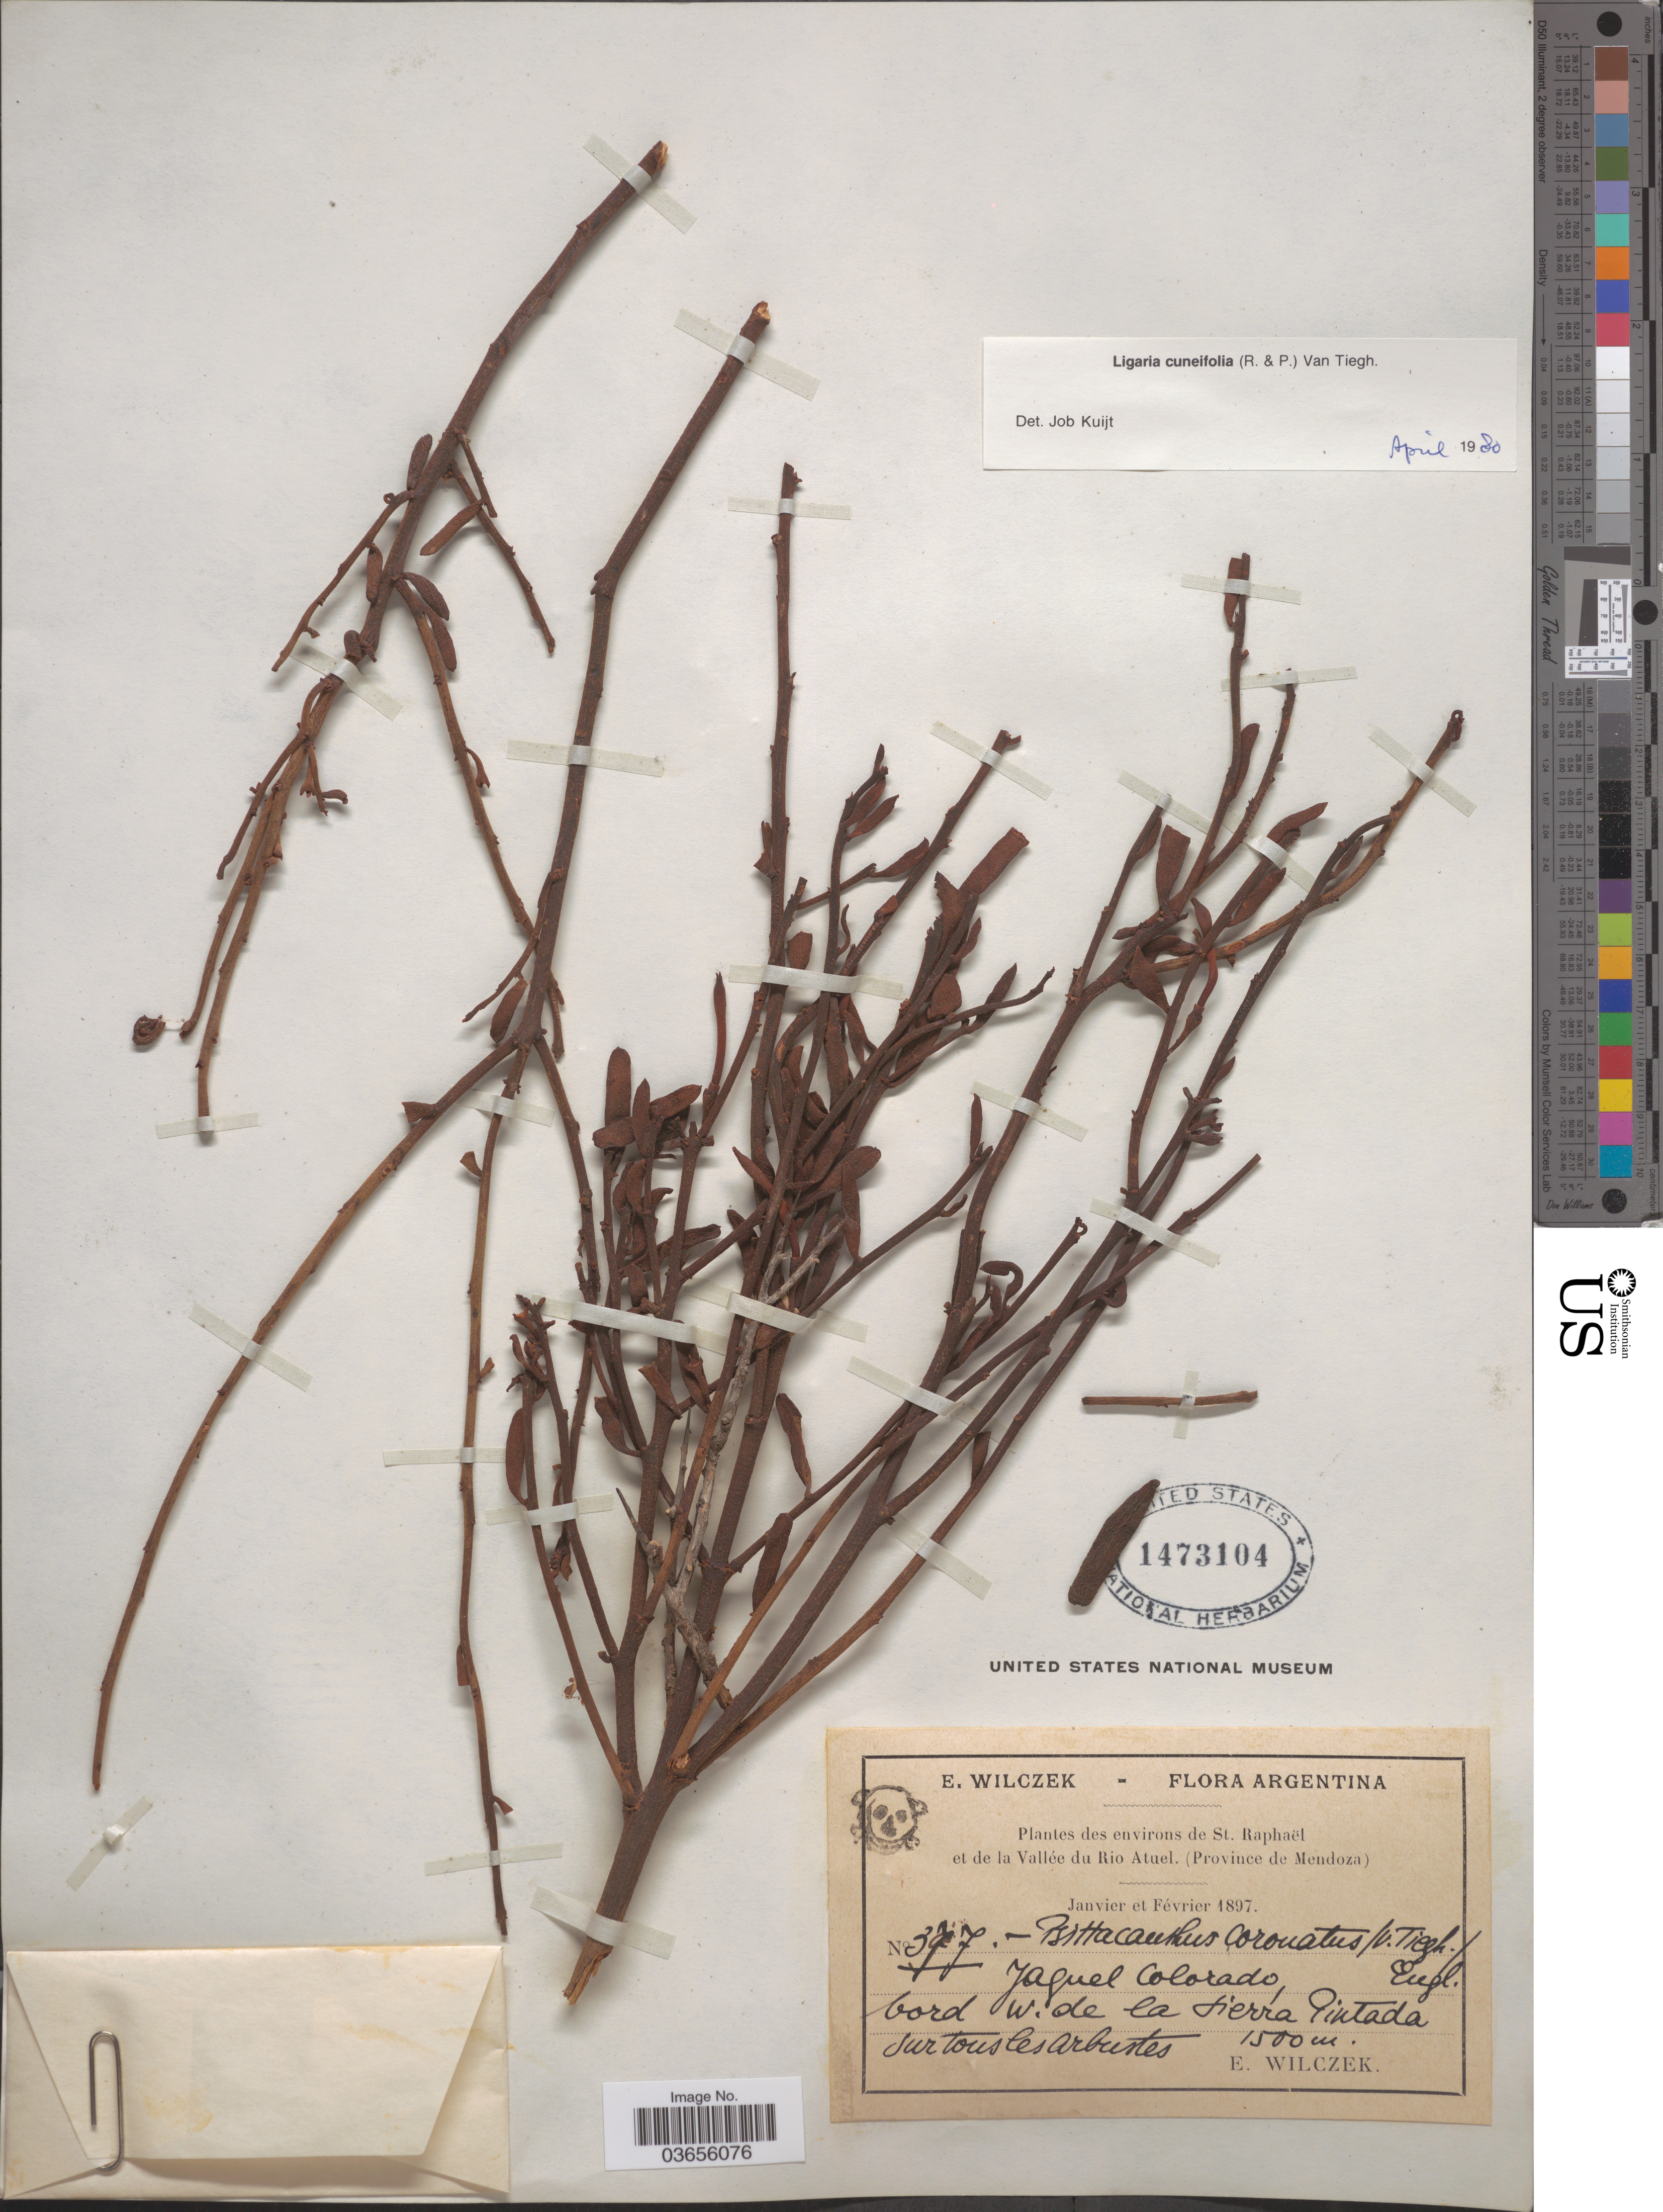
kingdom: Plantae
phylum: Tracheophyta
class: Magnoliopsida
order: Santalales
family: Loranthaceae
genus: Ligaria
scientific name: Ligaria cuneifolia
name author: (Ruiz & Pav.) Tiegh.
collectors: E. Wilczek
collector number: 377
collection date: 1897-01/1897-02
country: Argentina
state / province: Mendoza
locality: Environs de St. Raphaël et de la Vallée du Rio Atuel. Jaquel Colorado, bord W. de la Sierra Pintada.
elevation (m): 1500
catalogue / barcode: US 1473104